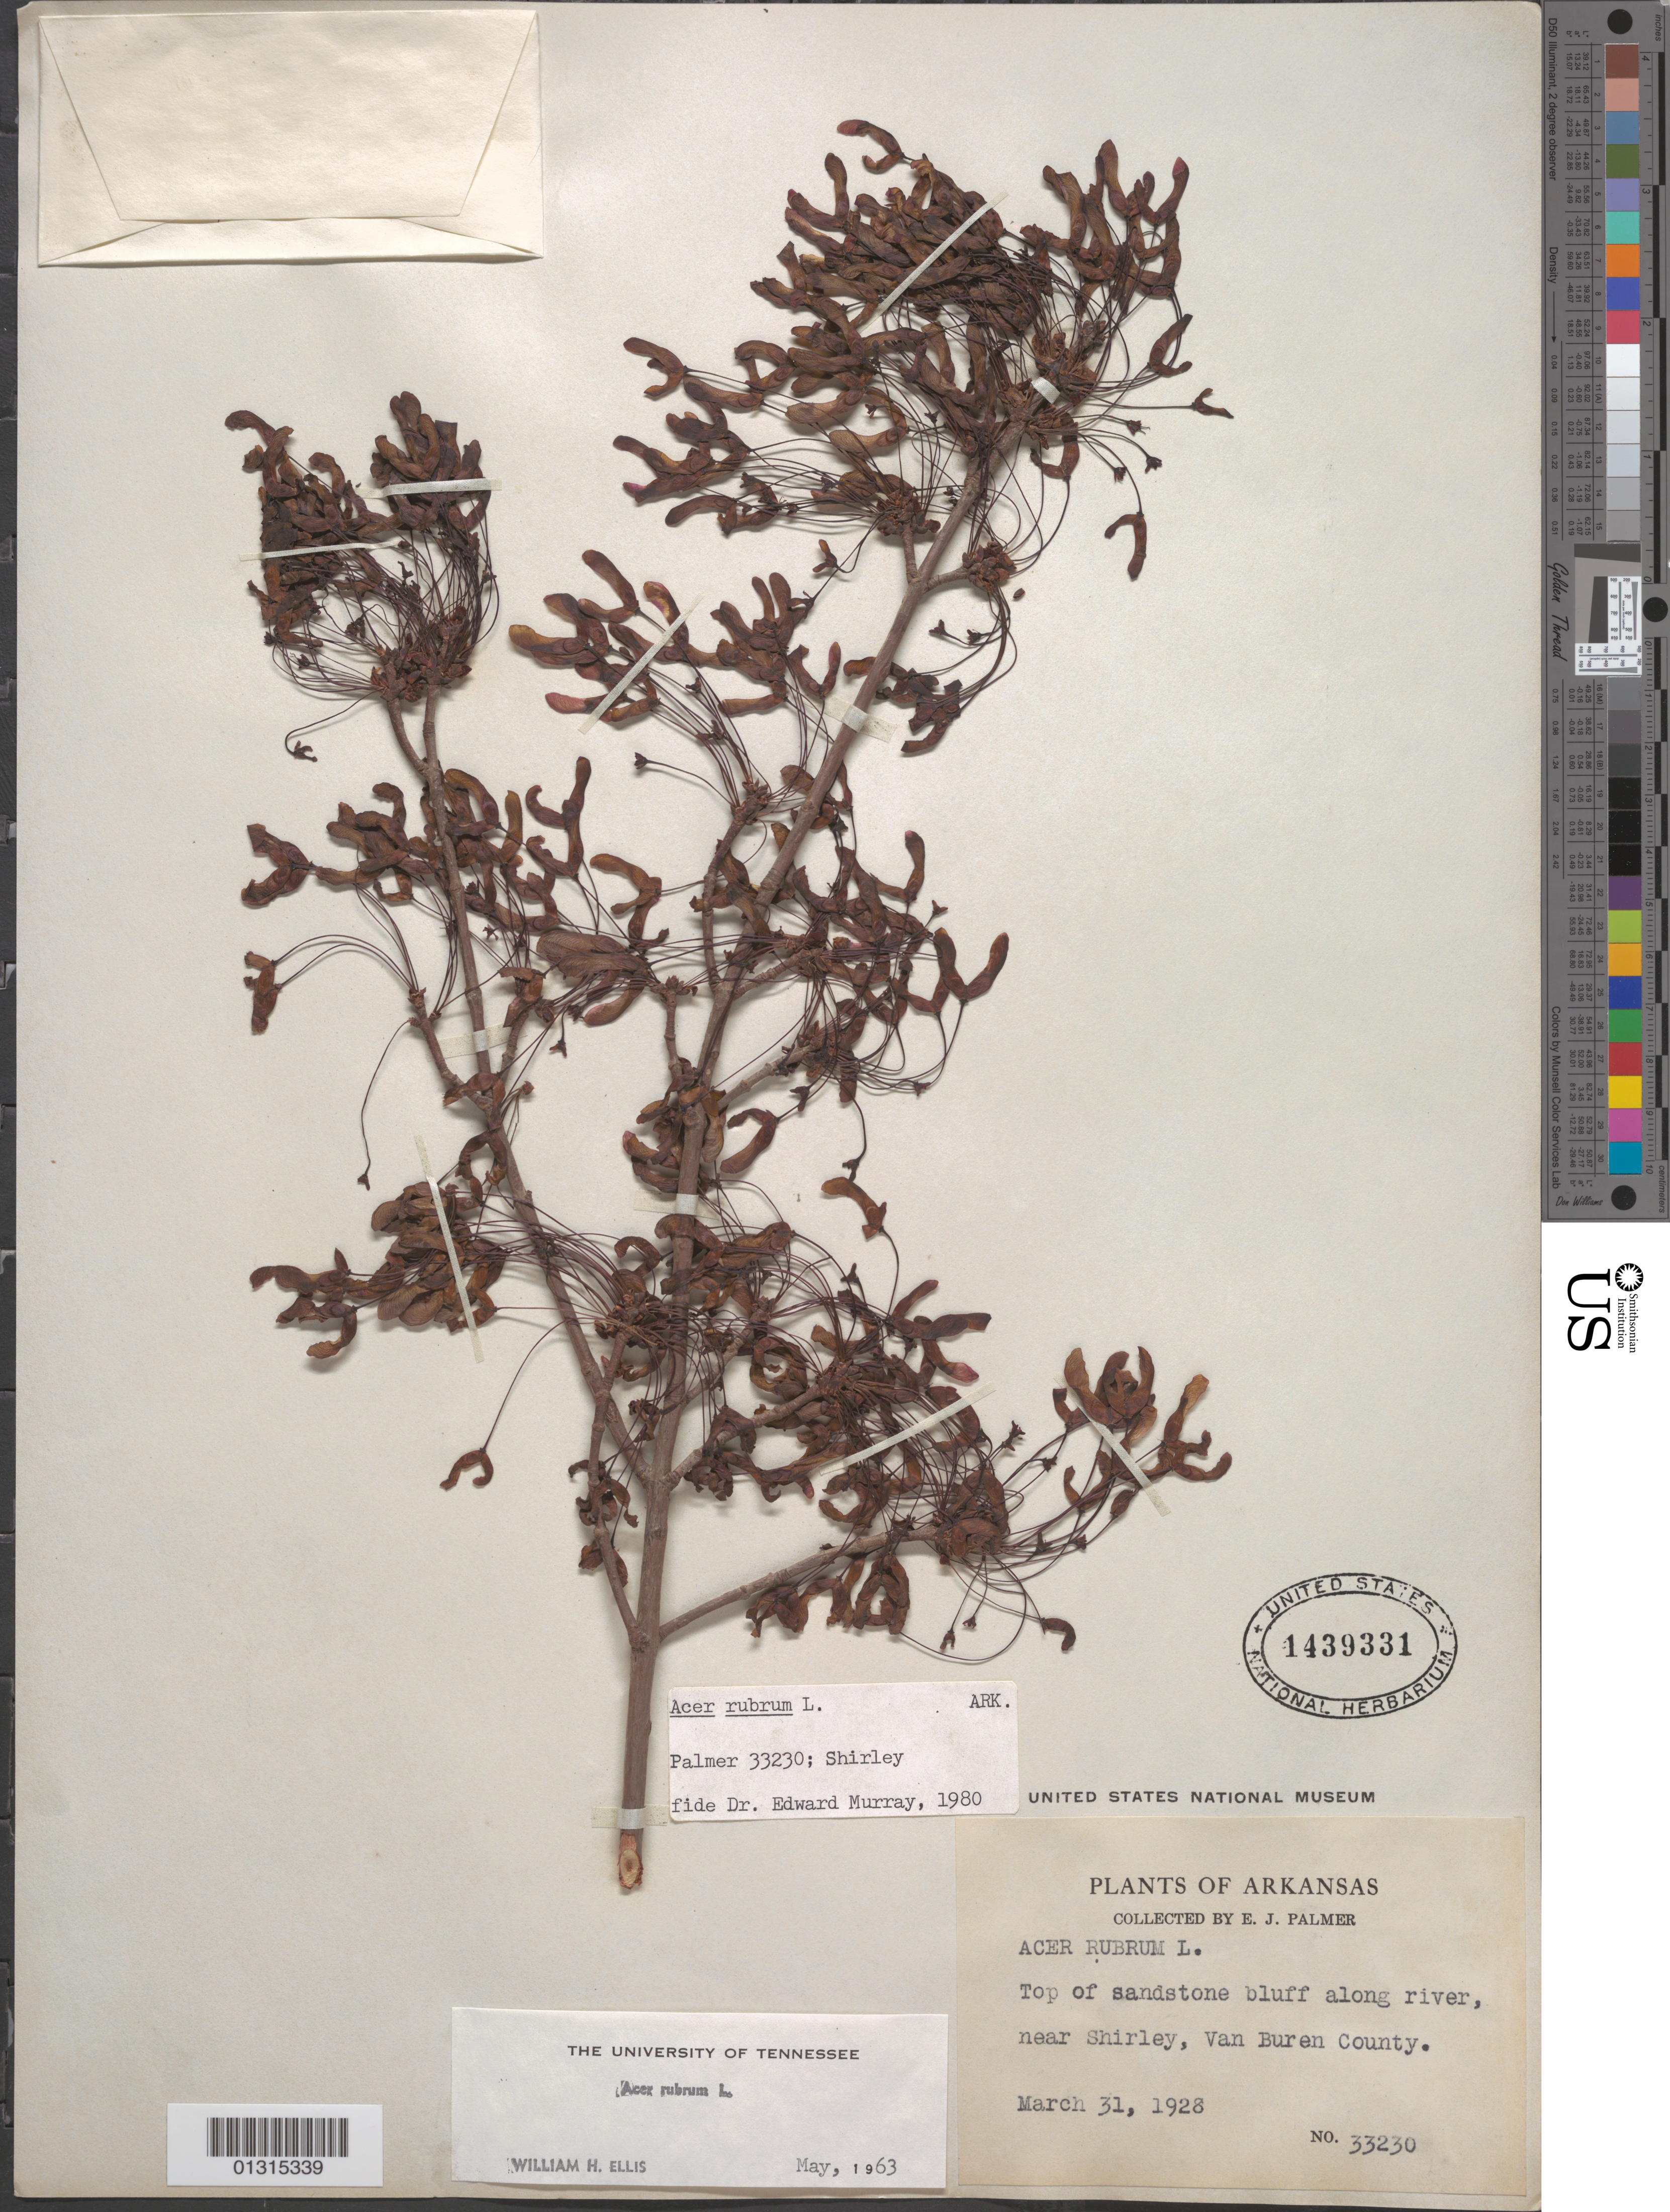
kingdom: Plantae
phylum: Tracheophyta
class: Magnoliopsida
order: Sapindales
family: Sapindaceae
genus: Acer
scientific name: Acer rubrum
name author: L.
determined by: Murray, Edward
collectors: E. J. Palmer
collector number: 33230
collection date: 1928-03-31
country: United States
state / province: Arkansas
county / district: Van Buren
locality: Van Buren County, near Shirley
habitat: Top of sandstone bluff along river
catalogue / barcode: US 1439331